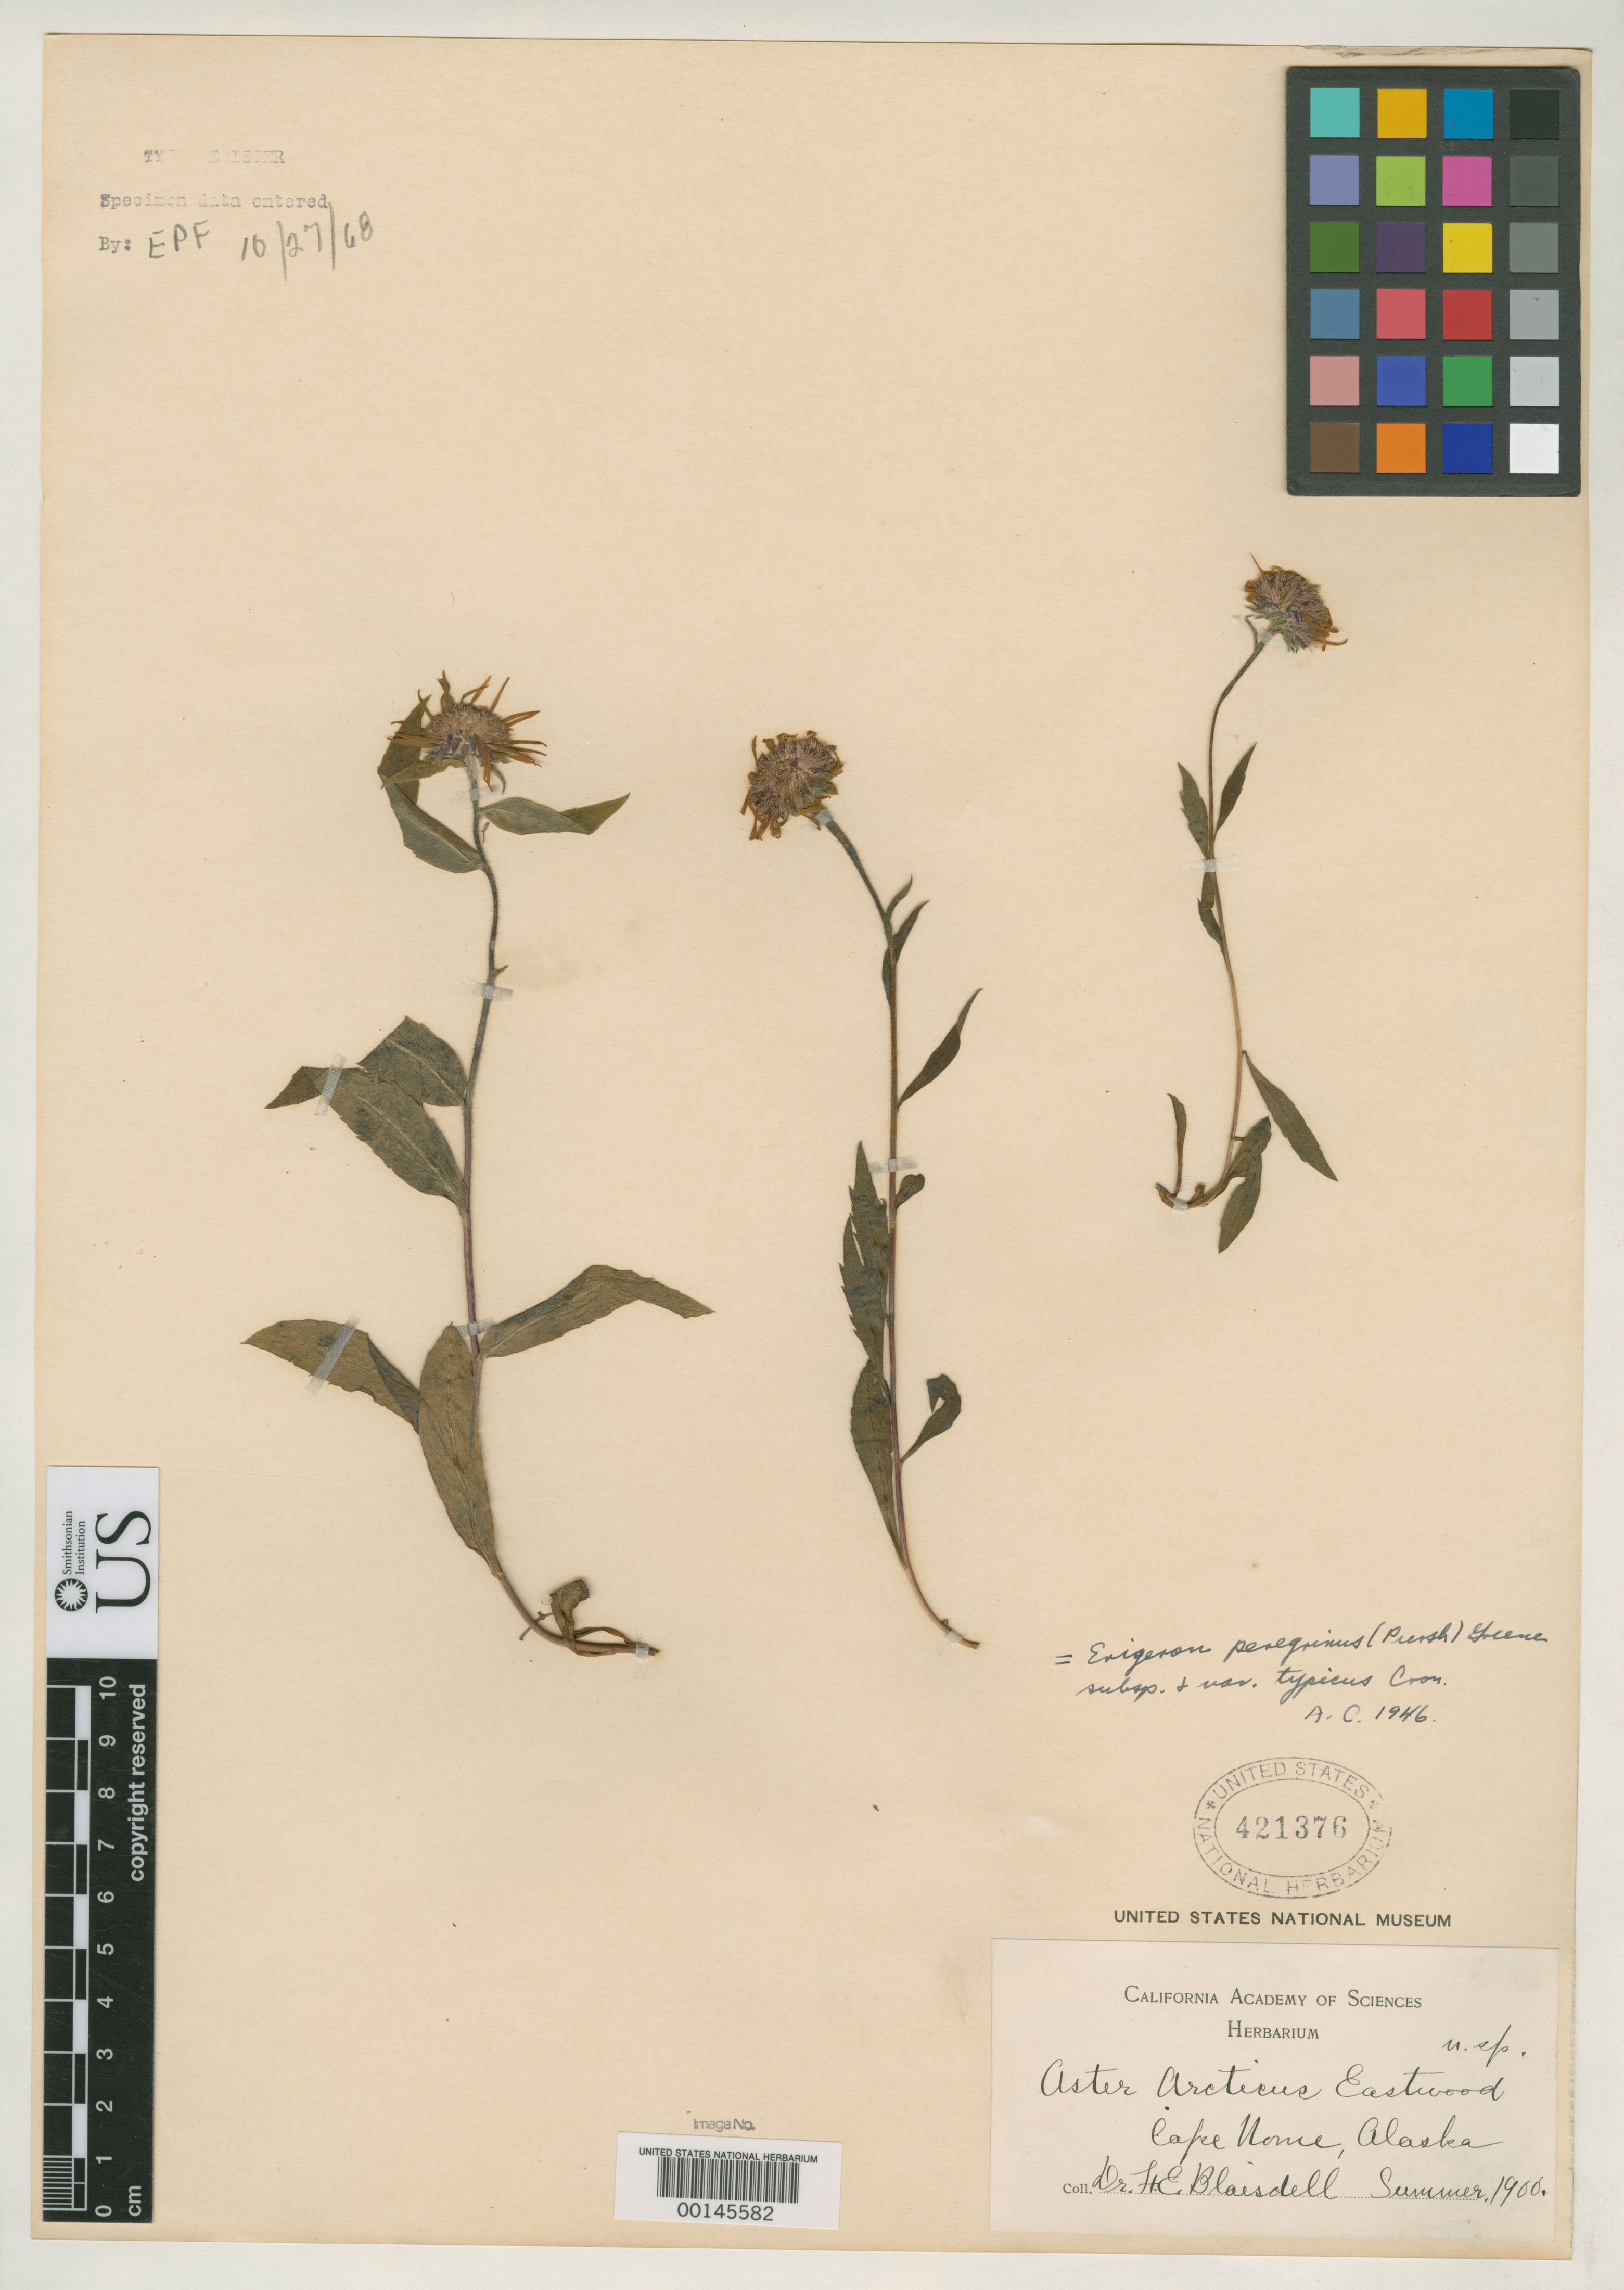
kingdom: Plantae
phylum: Tracheophyta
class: Magnoliopsida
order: Asterales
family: Asteraceae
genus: Aster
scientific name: Aster arcticus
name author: Eastw.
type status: Type Material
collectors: F. Blaisdell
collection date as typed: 1900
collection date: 1900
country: United States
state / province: Alaska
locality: Cape Nome.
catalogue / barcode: US 421376